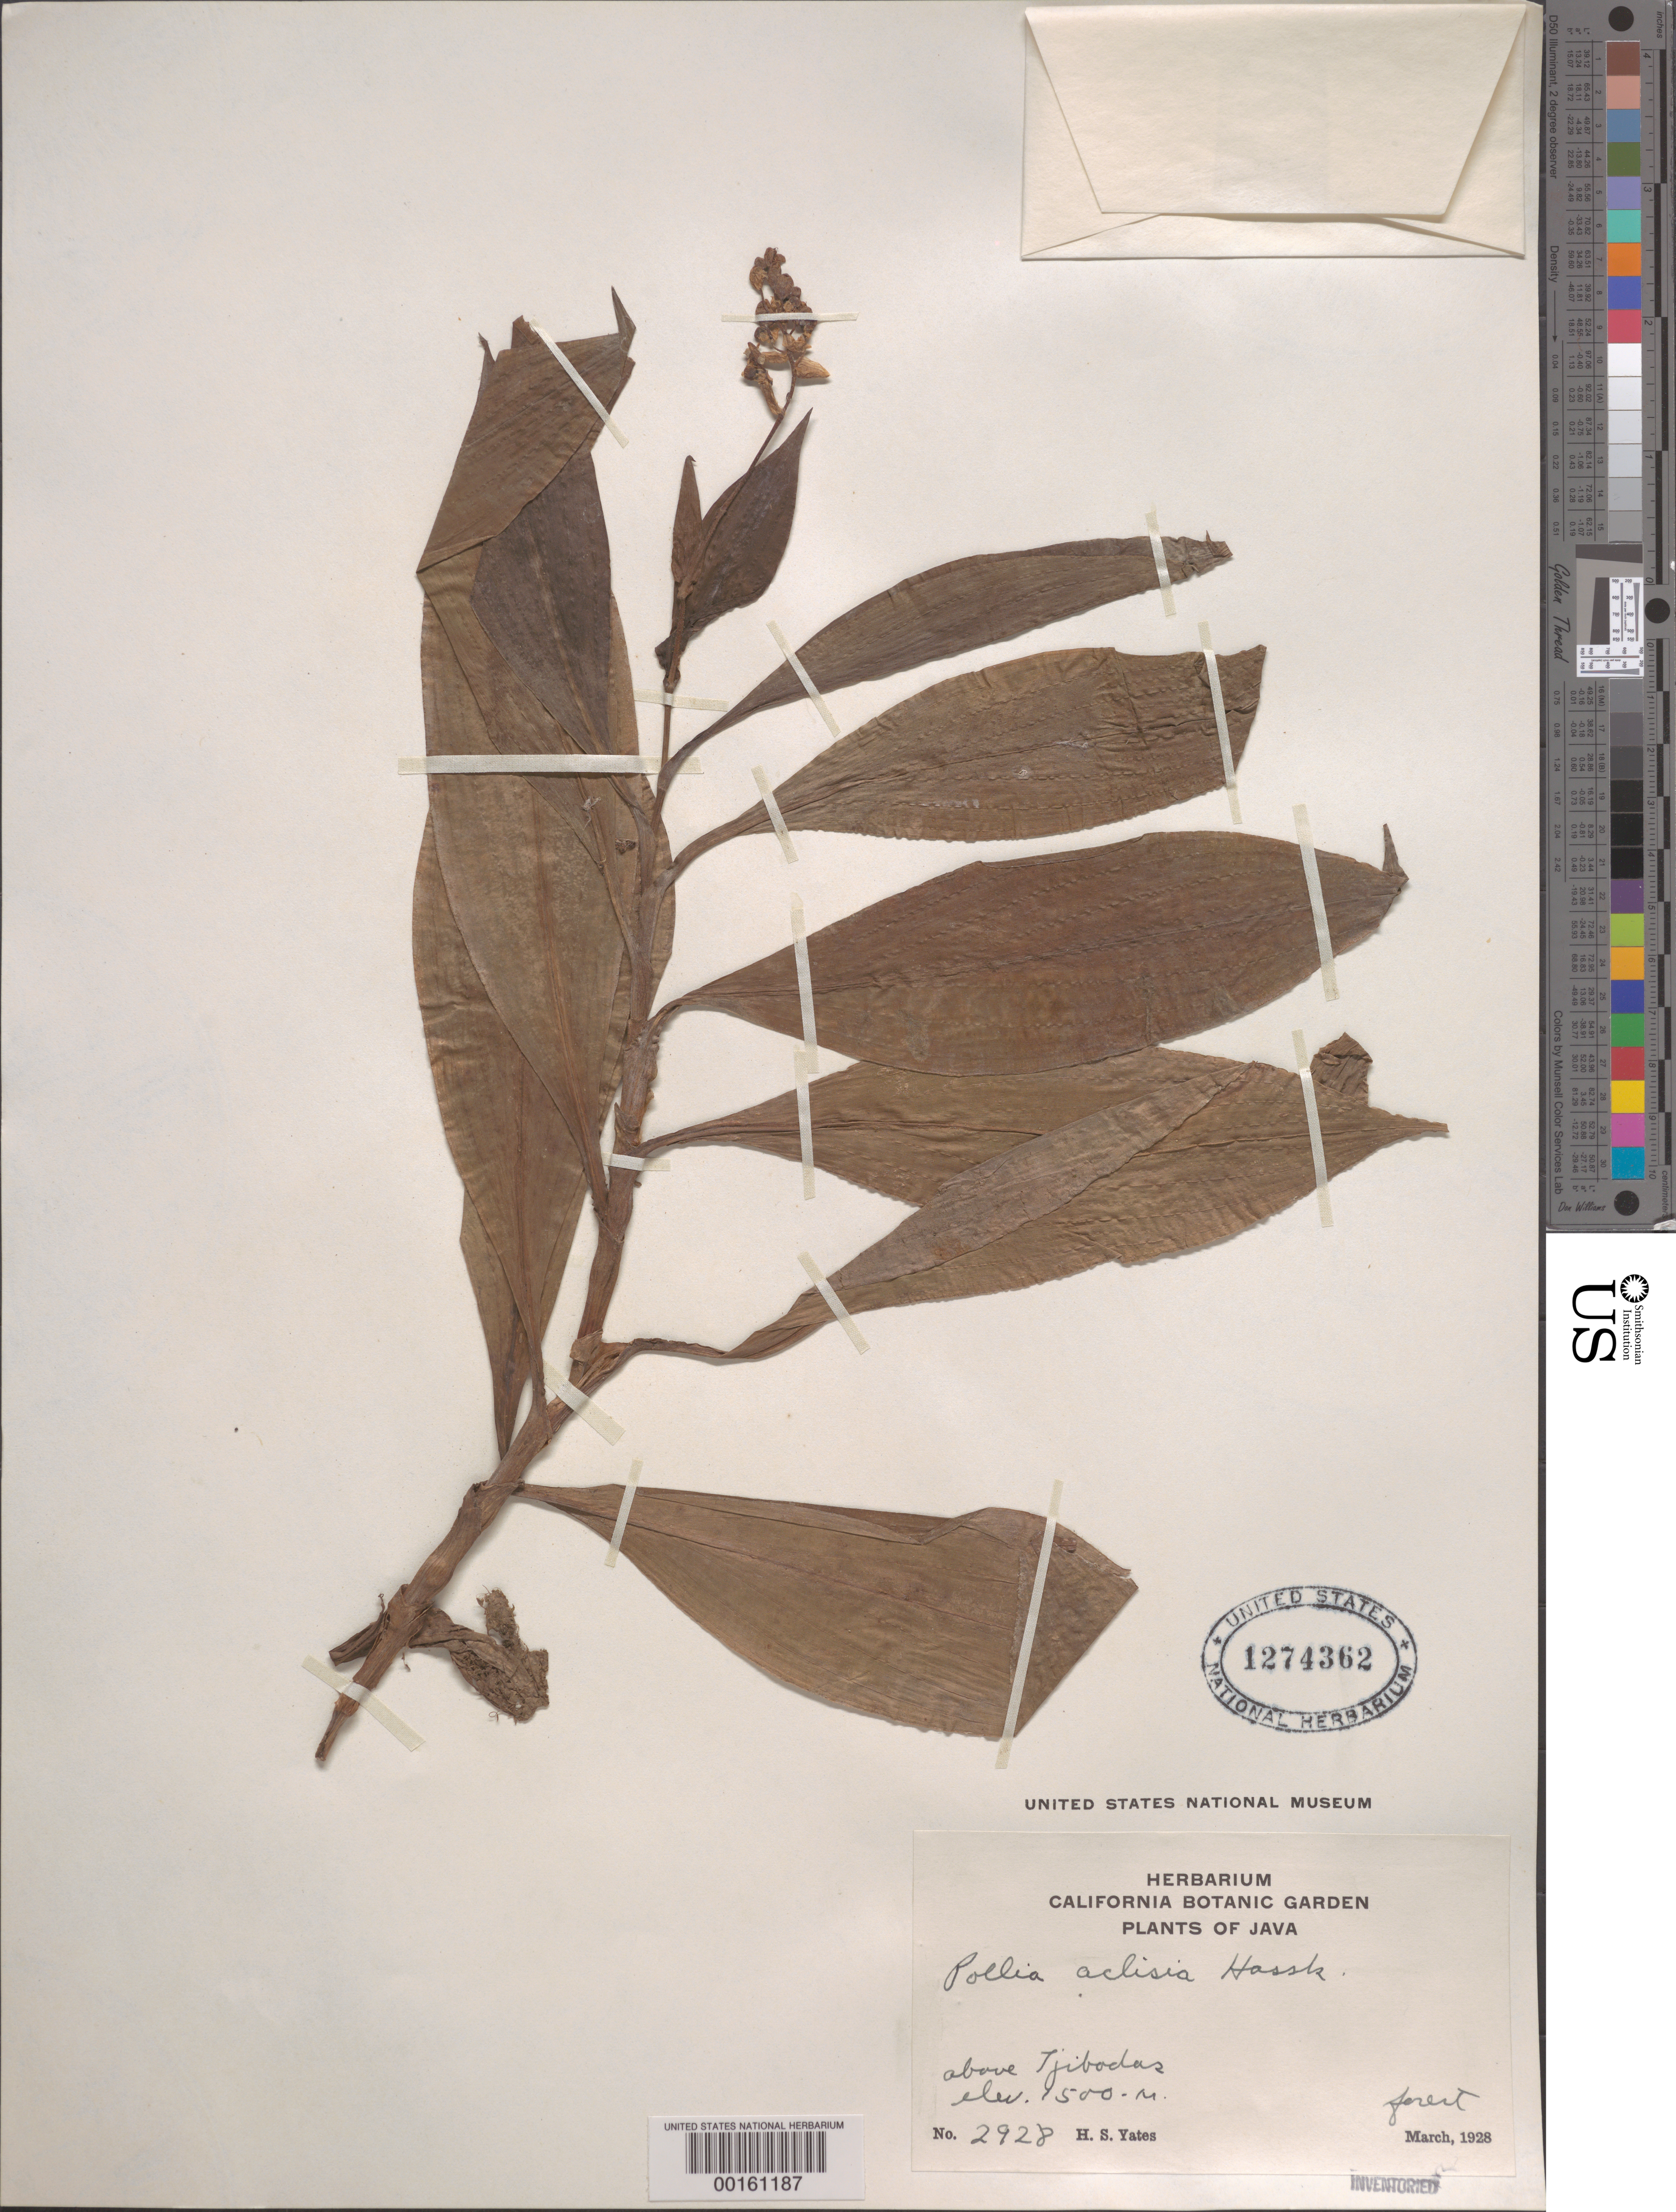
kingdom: Plantae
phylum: Tracheophyta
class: Liliopsida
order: Commelinales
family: Commelinaceae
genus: Pollia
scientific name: Pollia hasskarlii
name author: R.S. Rao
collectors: H. S. Yates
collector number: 2928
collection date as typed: Mar 1928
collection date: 1928-03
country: Indonesia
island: Java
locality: Above tjibodas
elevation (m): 1500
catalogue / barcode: US 1274362